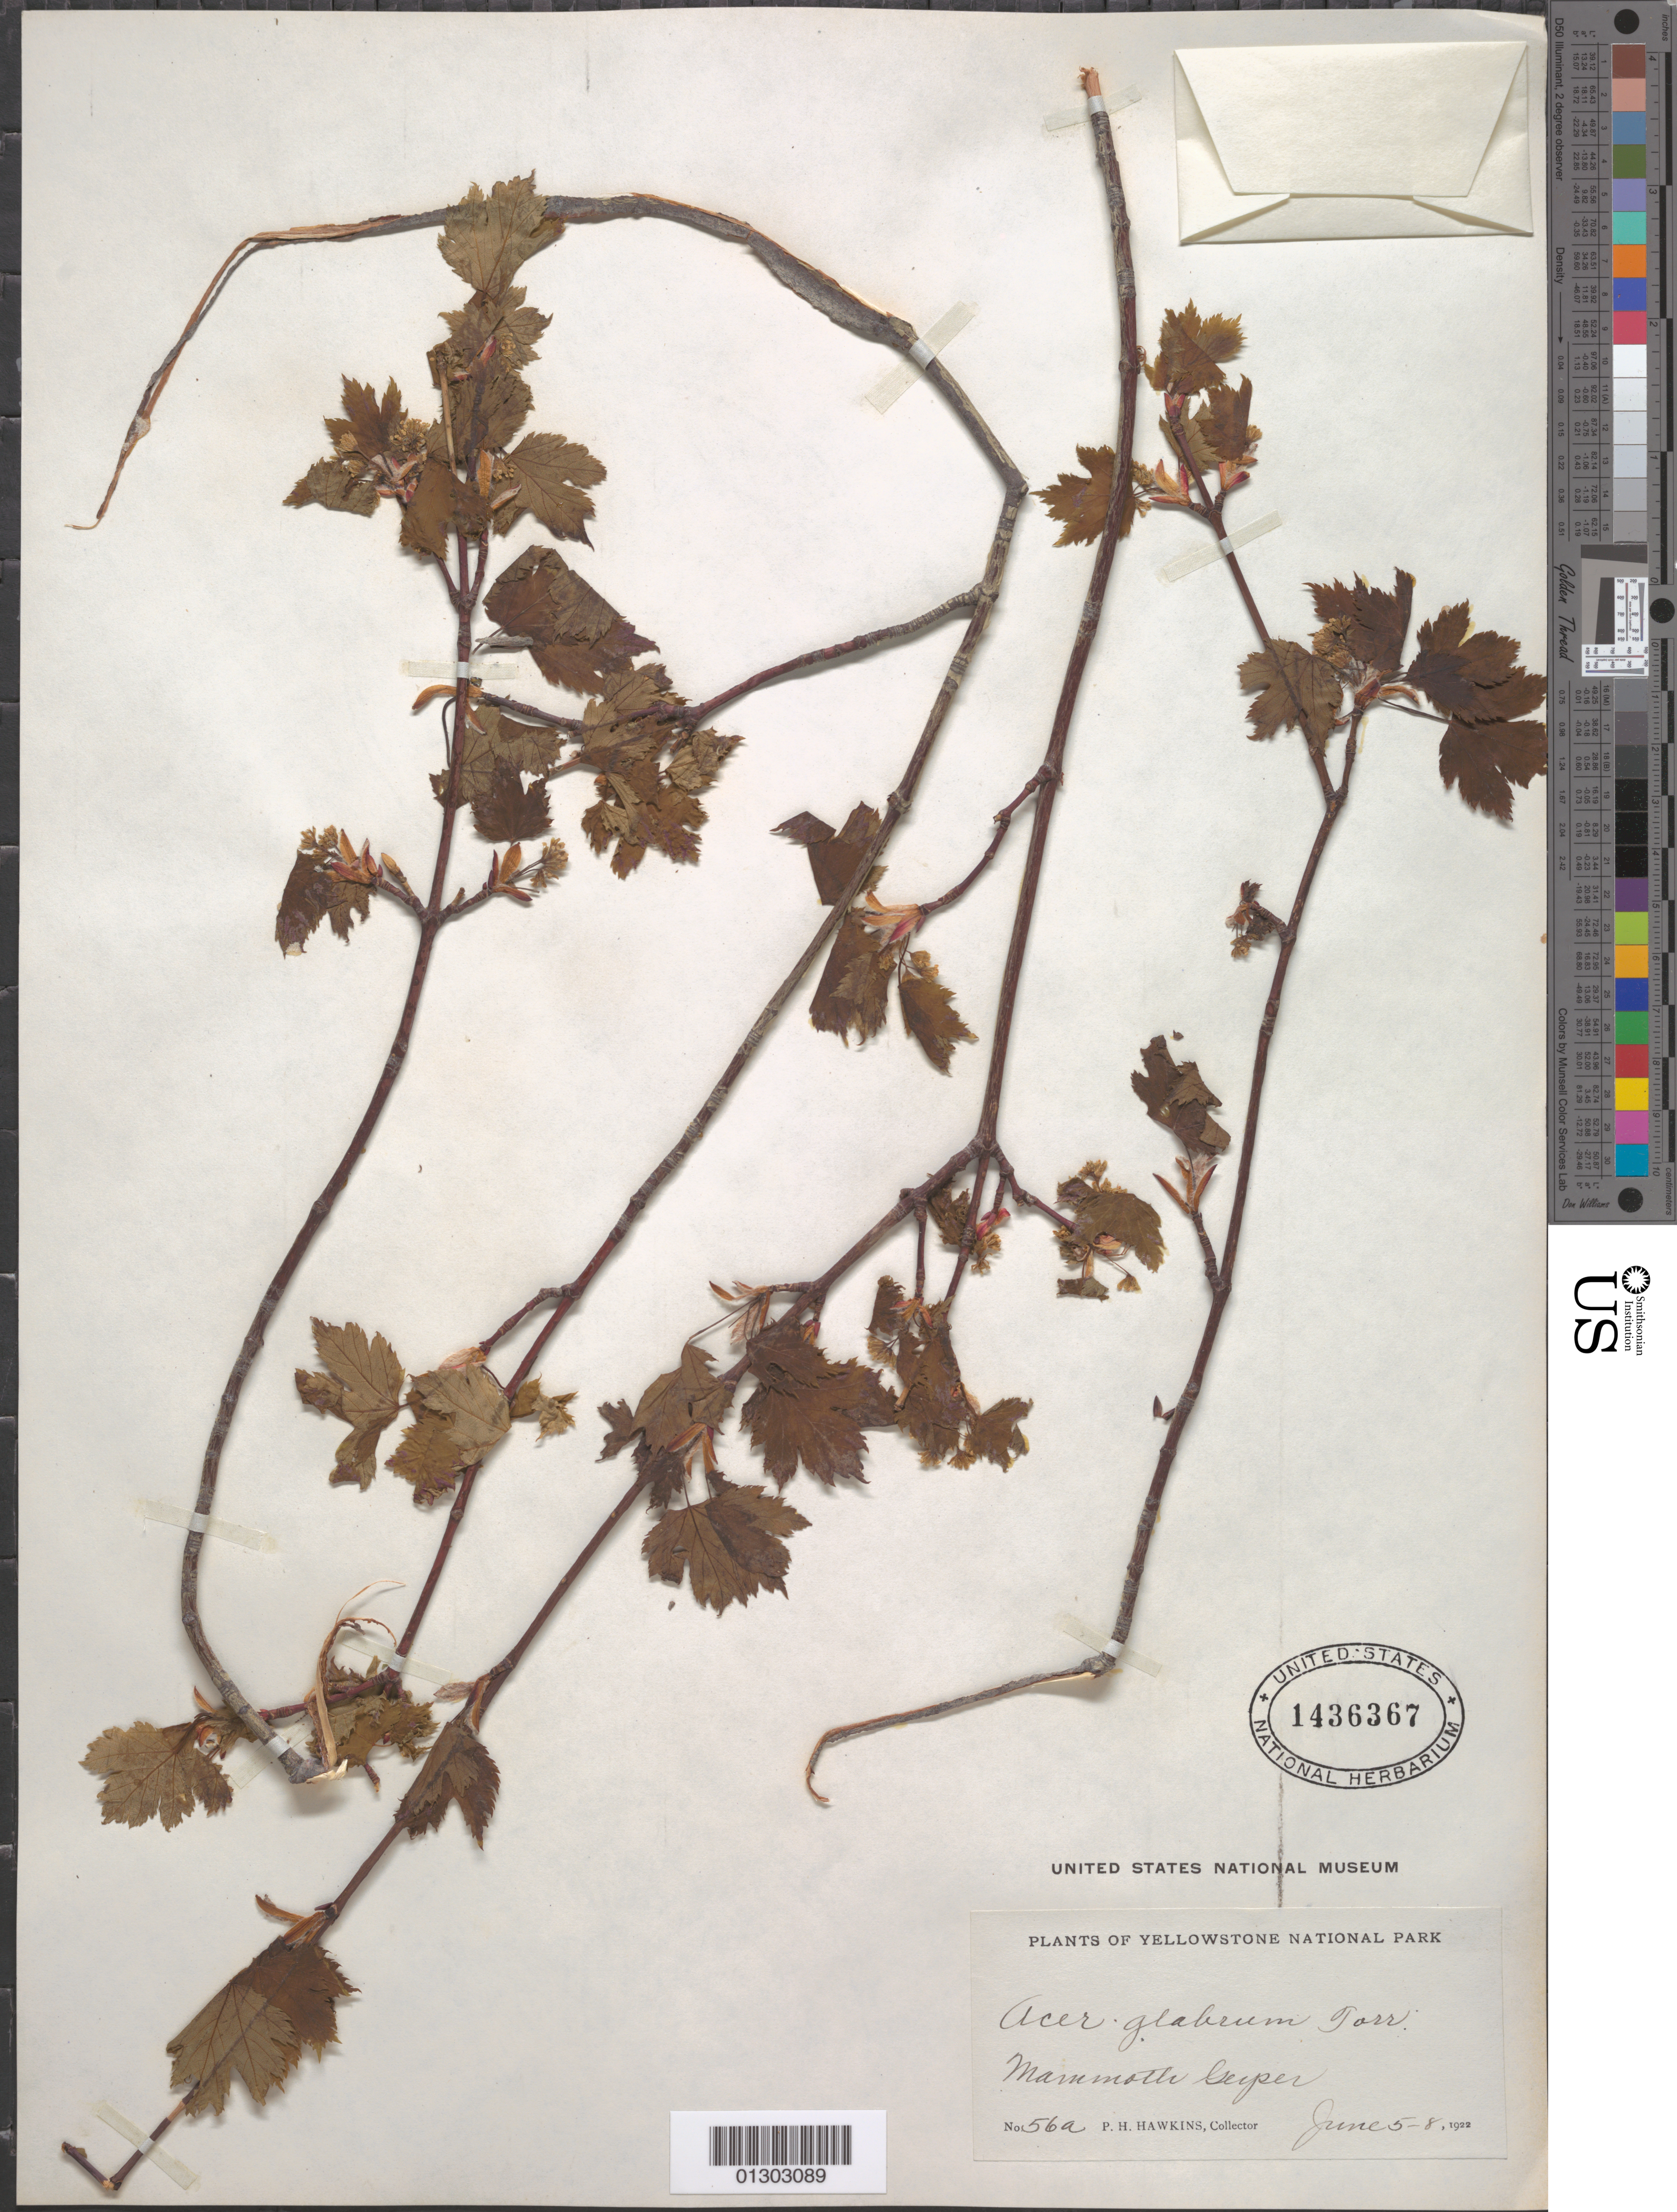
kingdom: Plantae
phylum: Tracheophyta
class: Magnoliopsida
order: Sapindales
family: Sapindaceae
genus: Acer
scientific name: Acer glabrum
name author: Torr.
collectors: P. Hawkins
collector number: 56a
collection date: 1922-06-05/1922-06-08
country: United States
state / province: Wyoming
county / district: Park County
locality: Mammoth Geyser.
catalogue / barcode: US 1436367